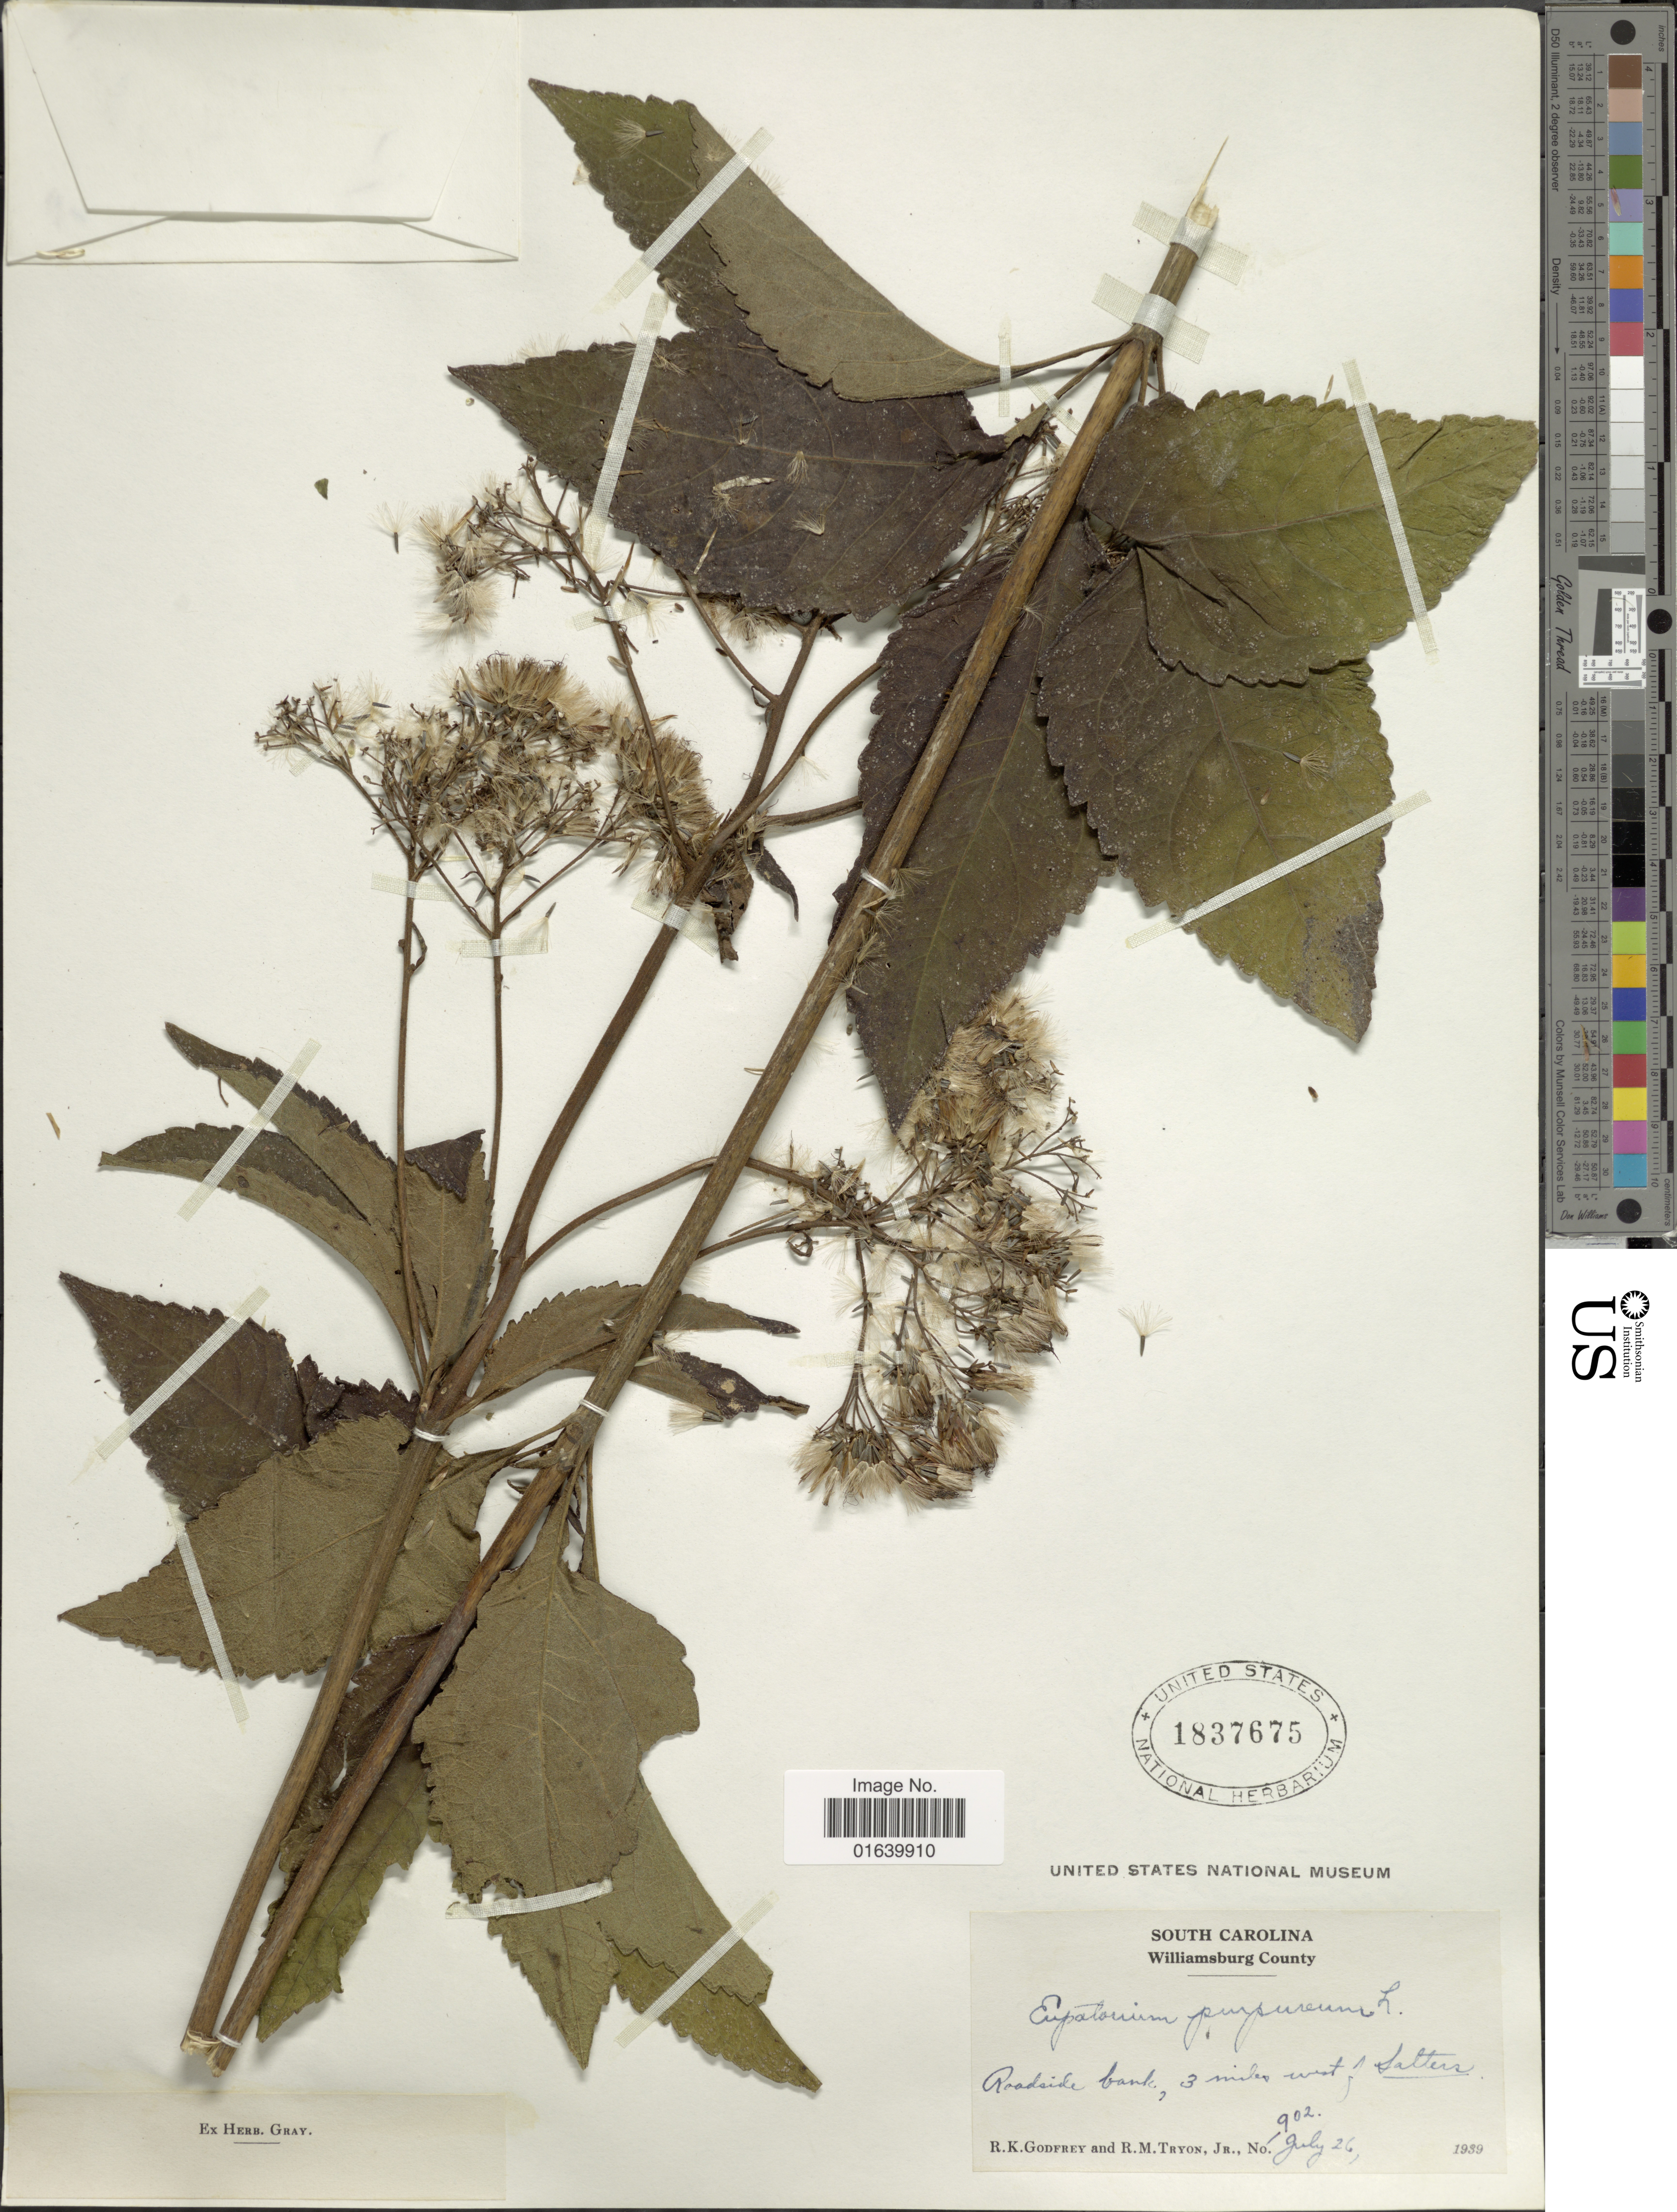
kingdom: Plantae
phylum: Tracheophyta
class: Magnoliopsida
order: Asterales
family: Asteraceae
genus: Eupatorium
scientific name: Eupatorium purpureum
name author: (L.) E.E. Lamont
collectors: R. K. Godfrey & R. M. Tryon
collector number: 902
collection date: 1939-07-26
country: United States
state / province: South Carolina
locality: South Carolina, Williamsburg County, roadside bank, 3 miles west of Salters.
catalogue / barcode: US 1837675